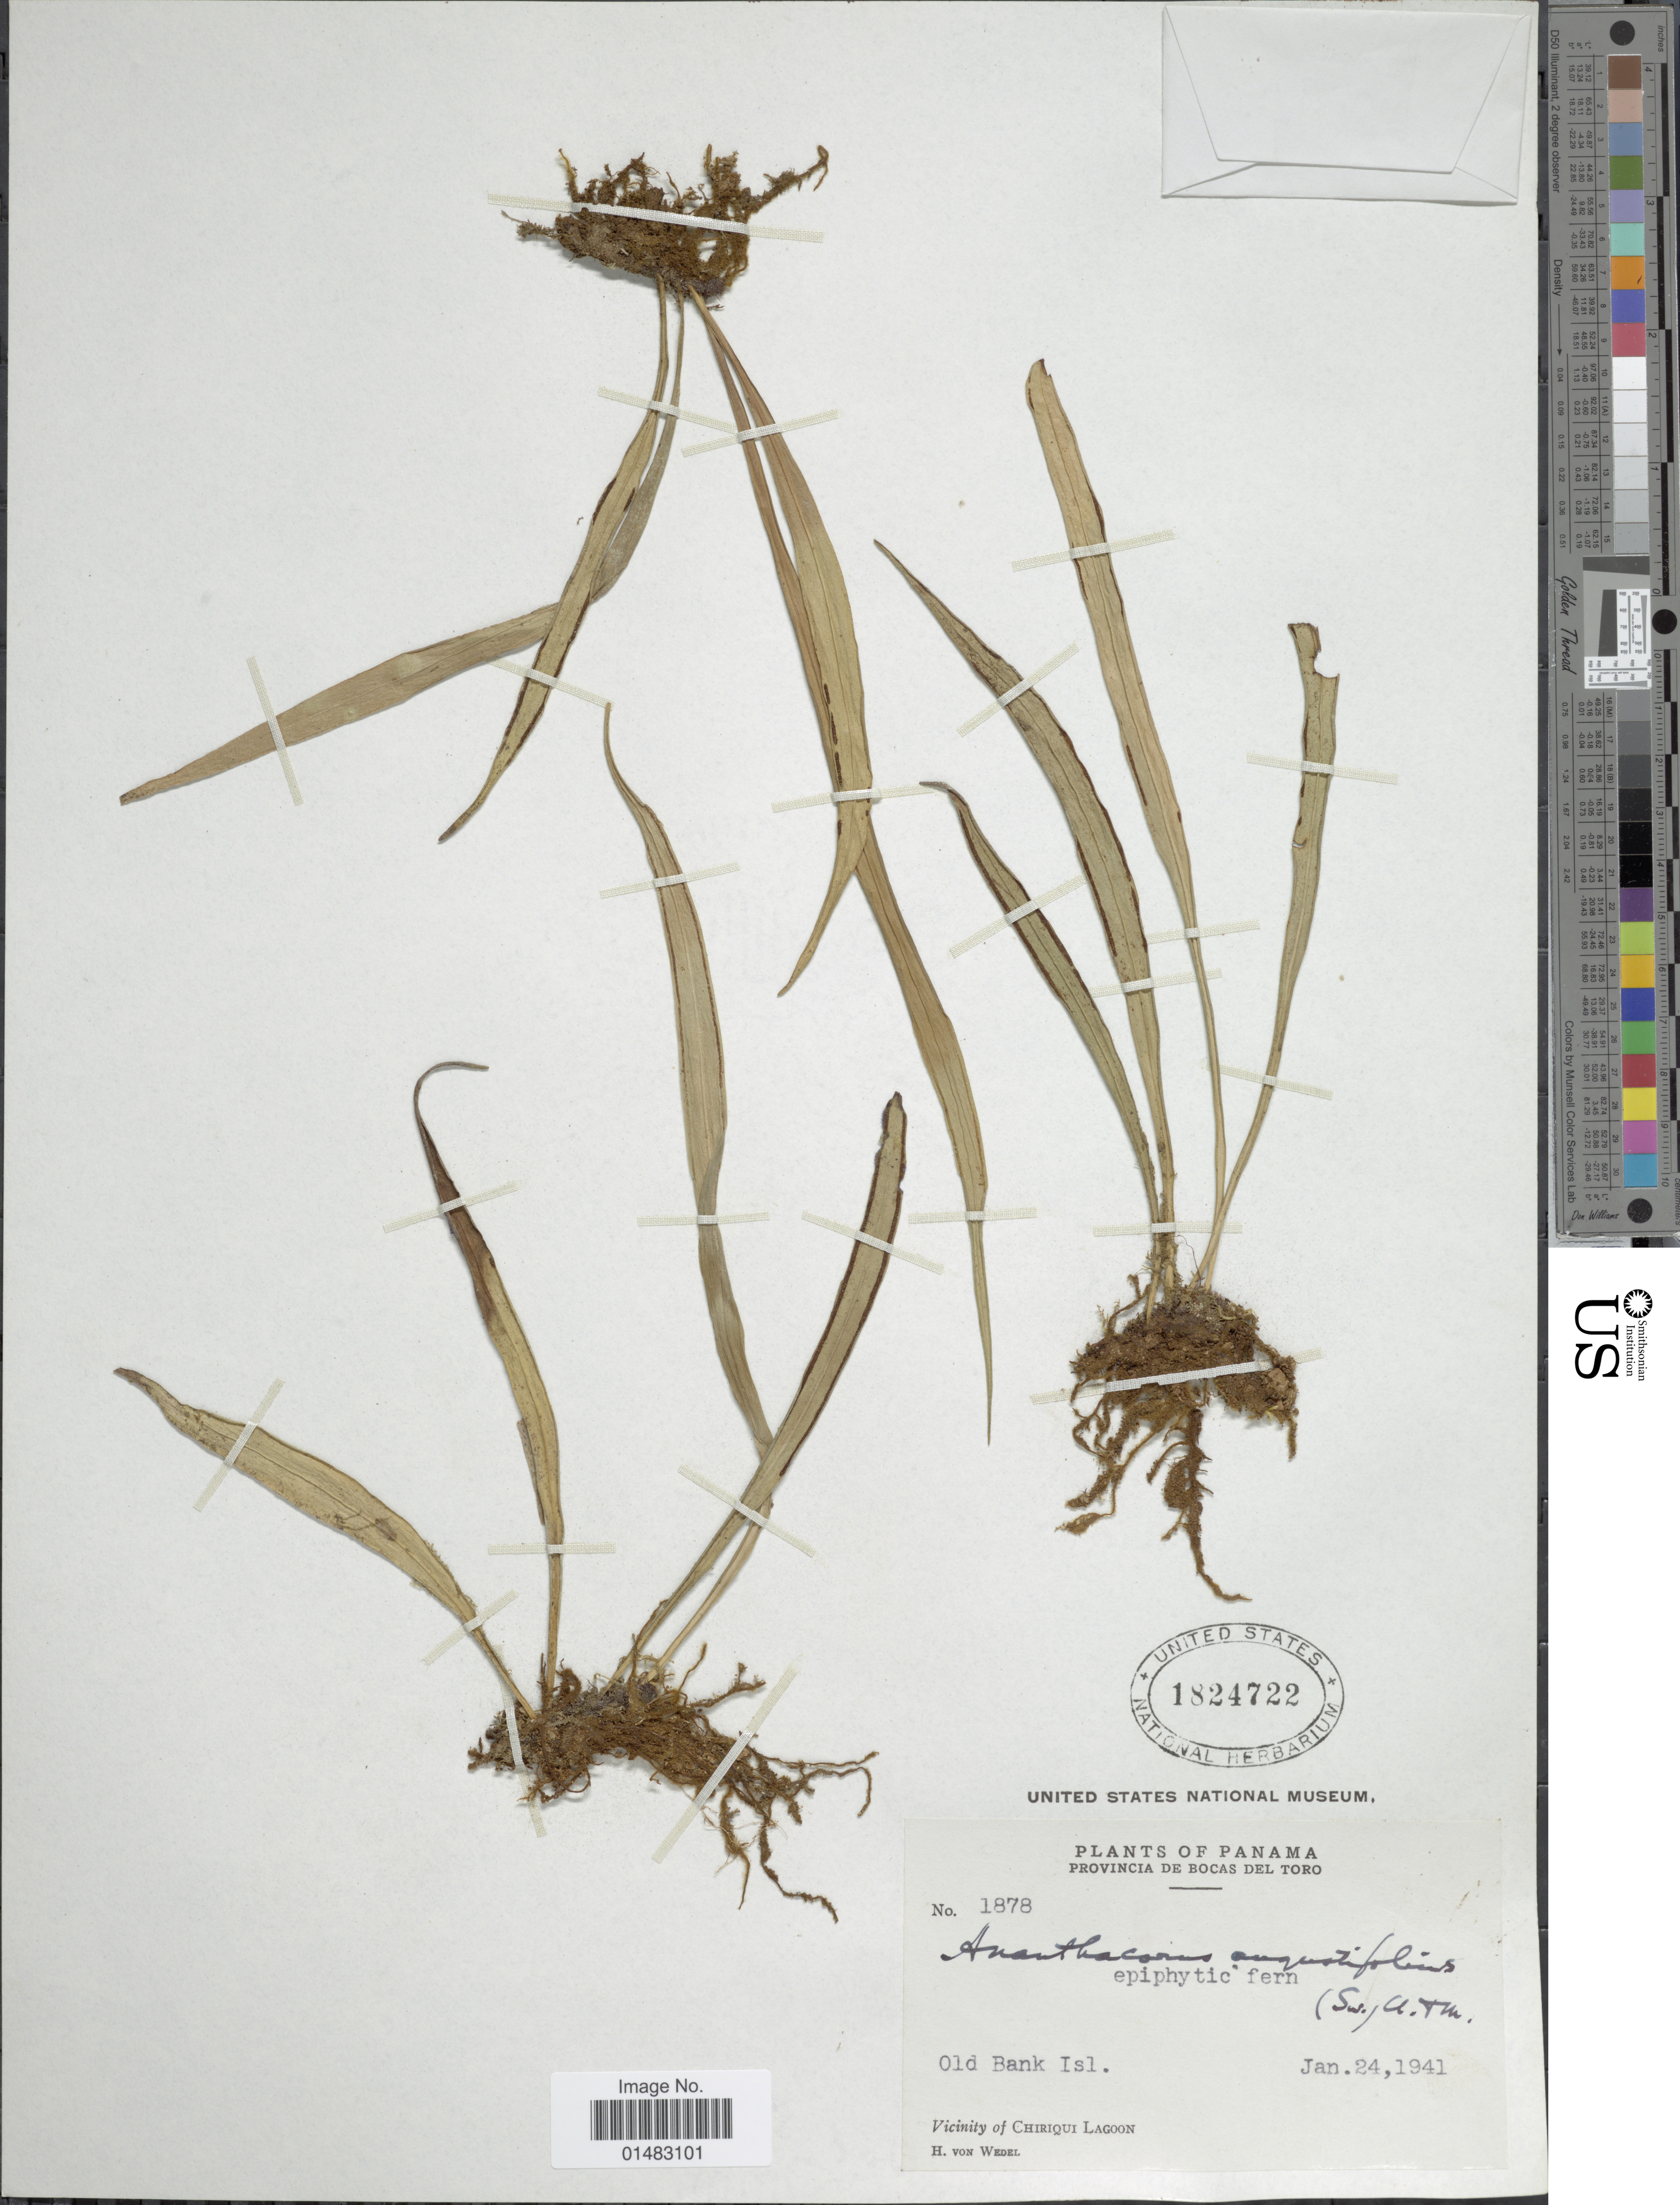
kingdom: Plantae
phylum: Tracheophyta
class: Polypodiopsida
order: Polypodiales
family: Pteridaceae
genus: Ananthacorus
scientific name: Ananthacorus angustifolius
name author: (Sw.) Underw. & Maxon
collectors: H. von Wedel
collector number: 1878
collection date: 1941-01-24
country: Panama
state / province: Bocas del Toro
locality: Old Bank Isl., Vicinity of Chiriqui Lagoon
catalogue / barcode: US 1824722